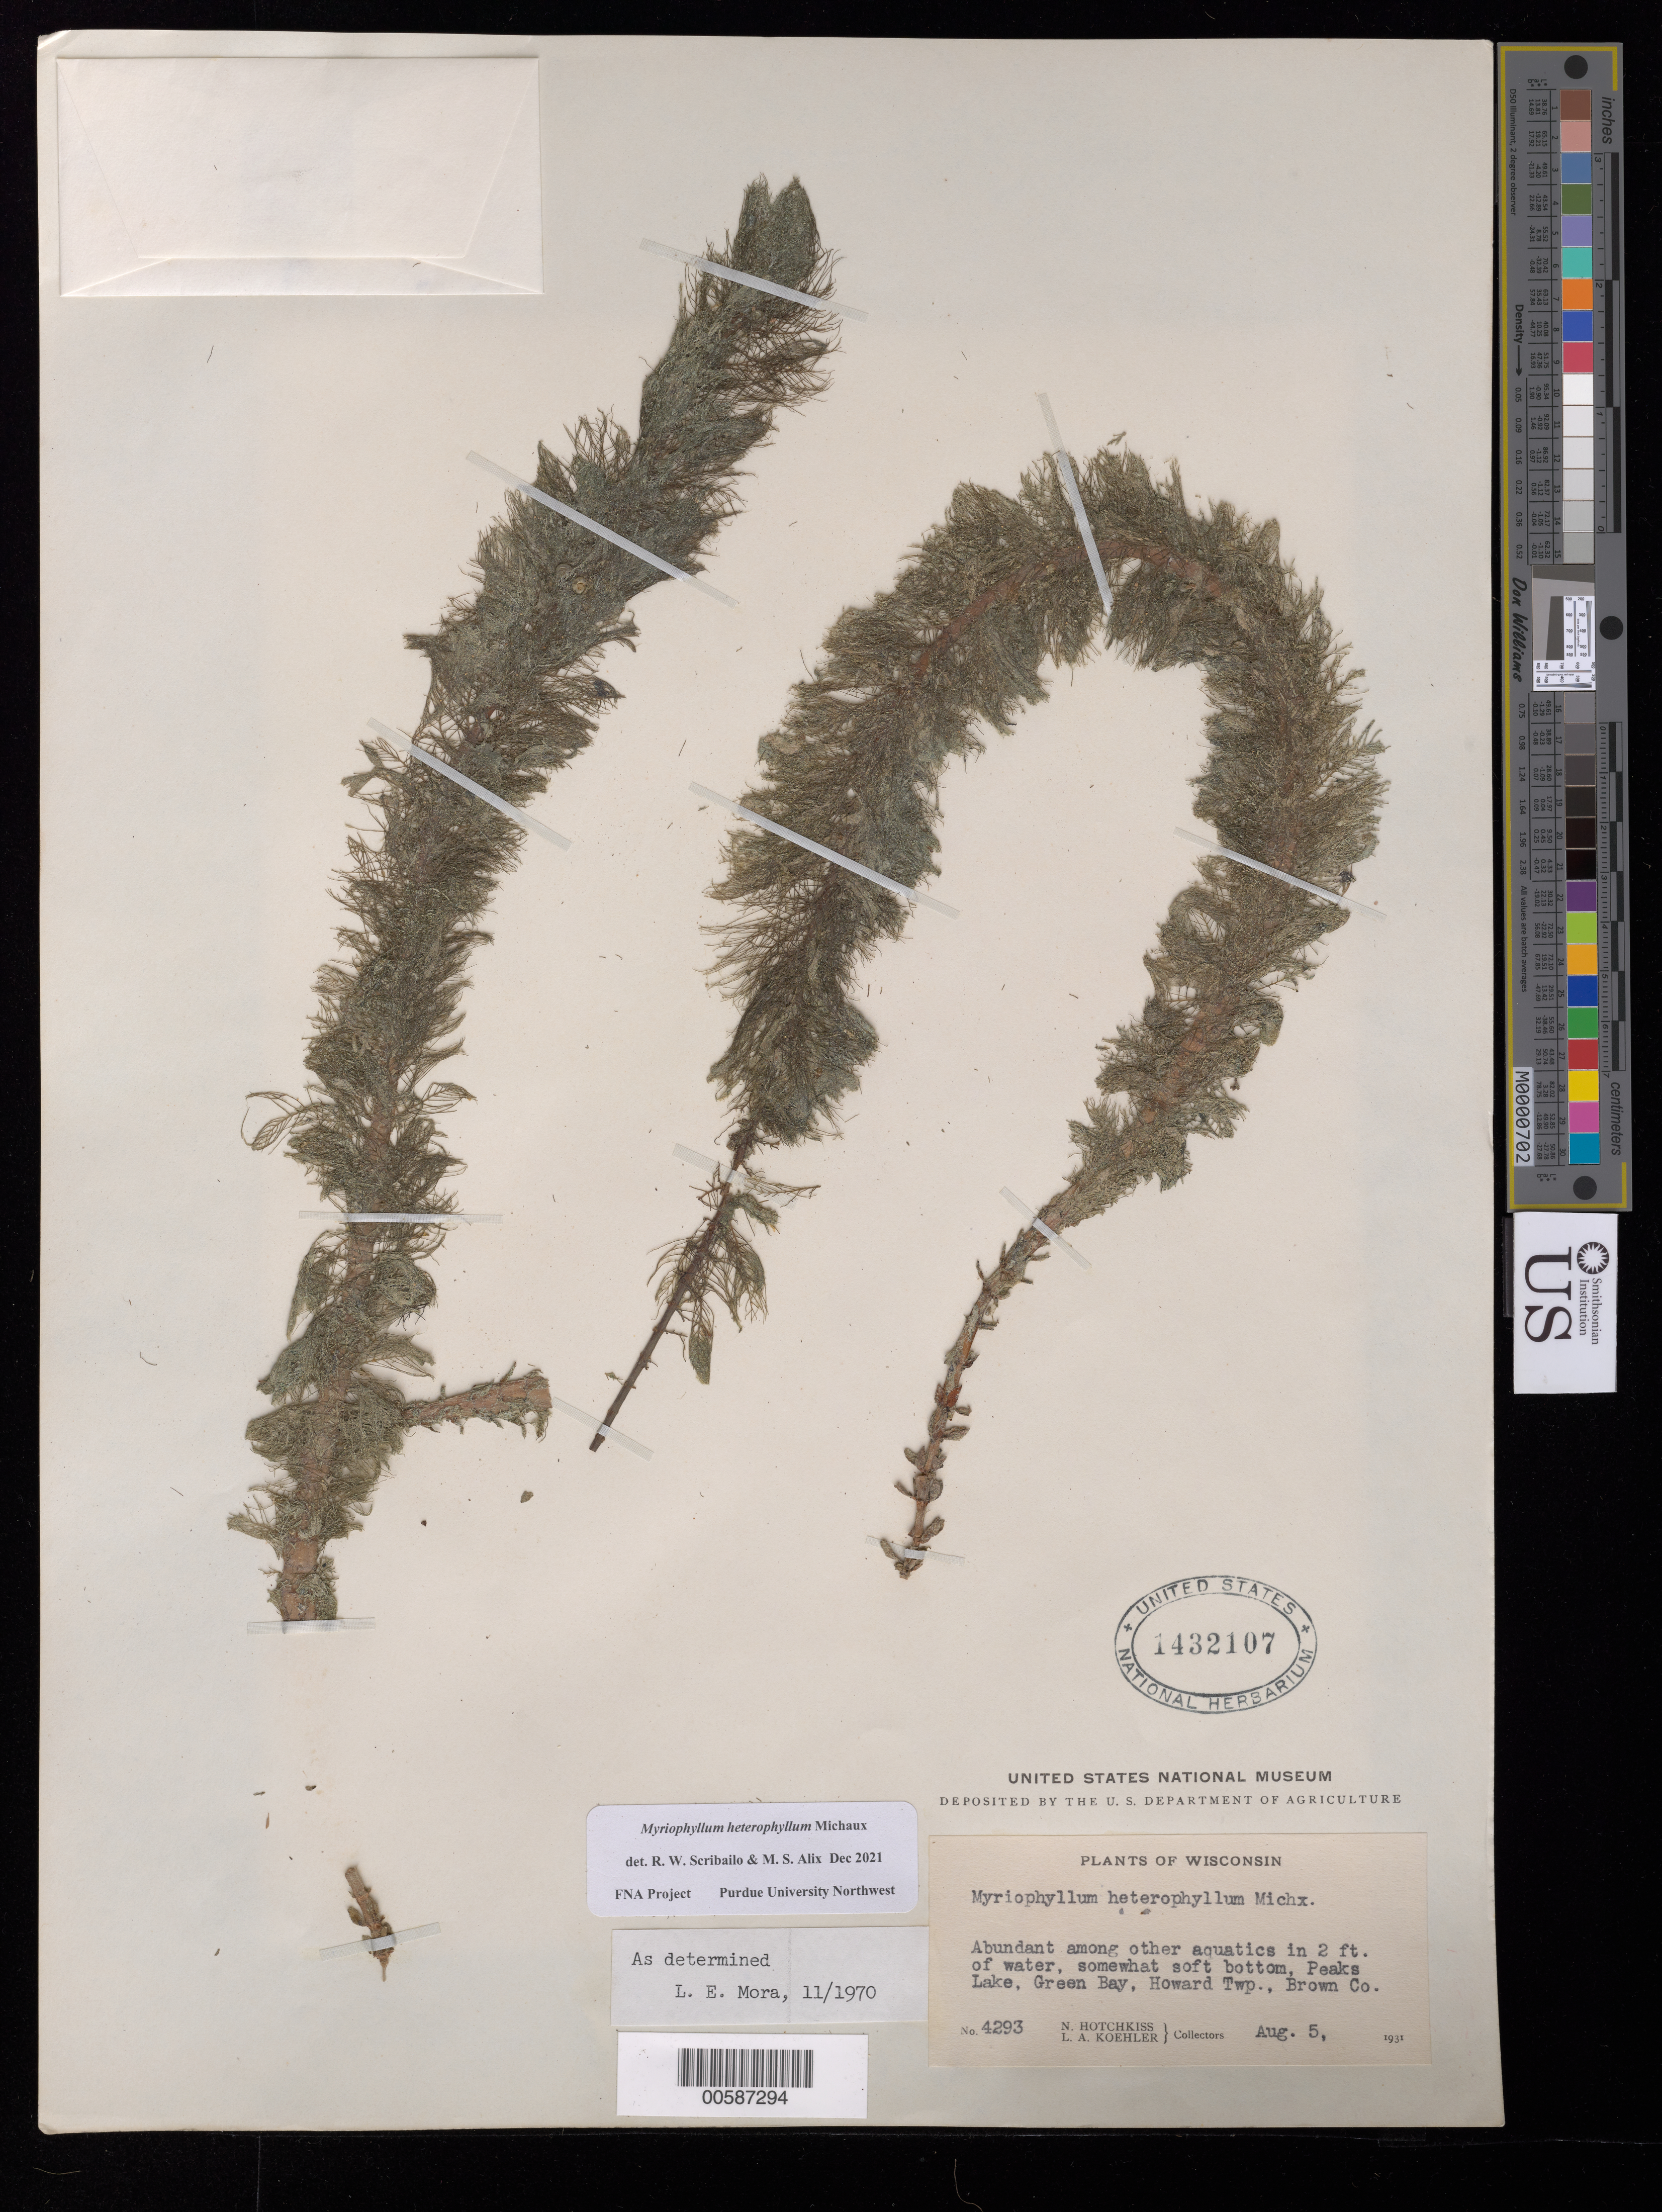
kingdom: Plantae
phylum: Tracheophyta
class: Magnoliopsida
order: Saxifragales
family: Haloragaceae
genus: Myriophyllum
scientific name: Myriophyllum heterophyllum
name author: Michx.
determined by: Scribailo, R. W.; Alix, M. S.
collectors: N. Hotchkiss & L. Koehler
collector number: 4293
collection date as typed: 05 Aug 1931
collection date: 1931-08-05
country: United States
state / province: Wisconsin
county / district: Brown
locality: Peaks Lake, Green Bay, Howard Twp.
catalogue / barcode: US 1432107